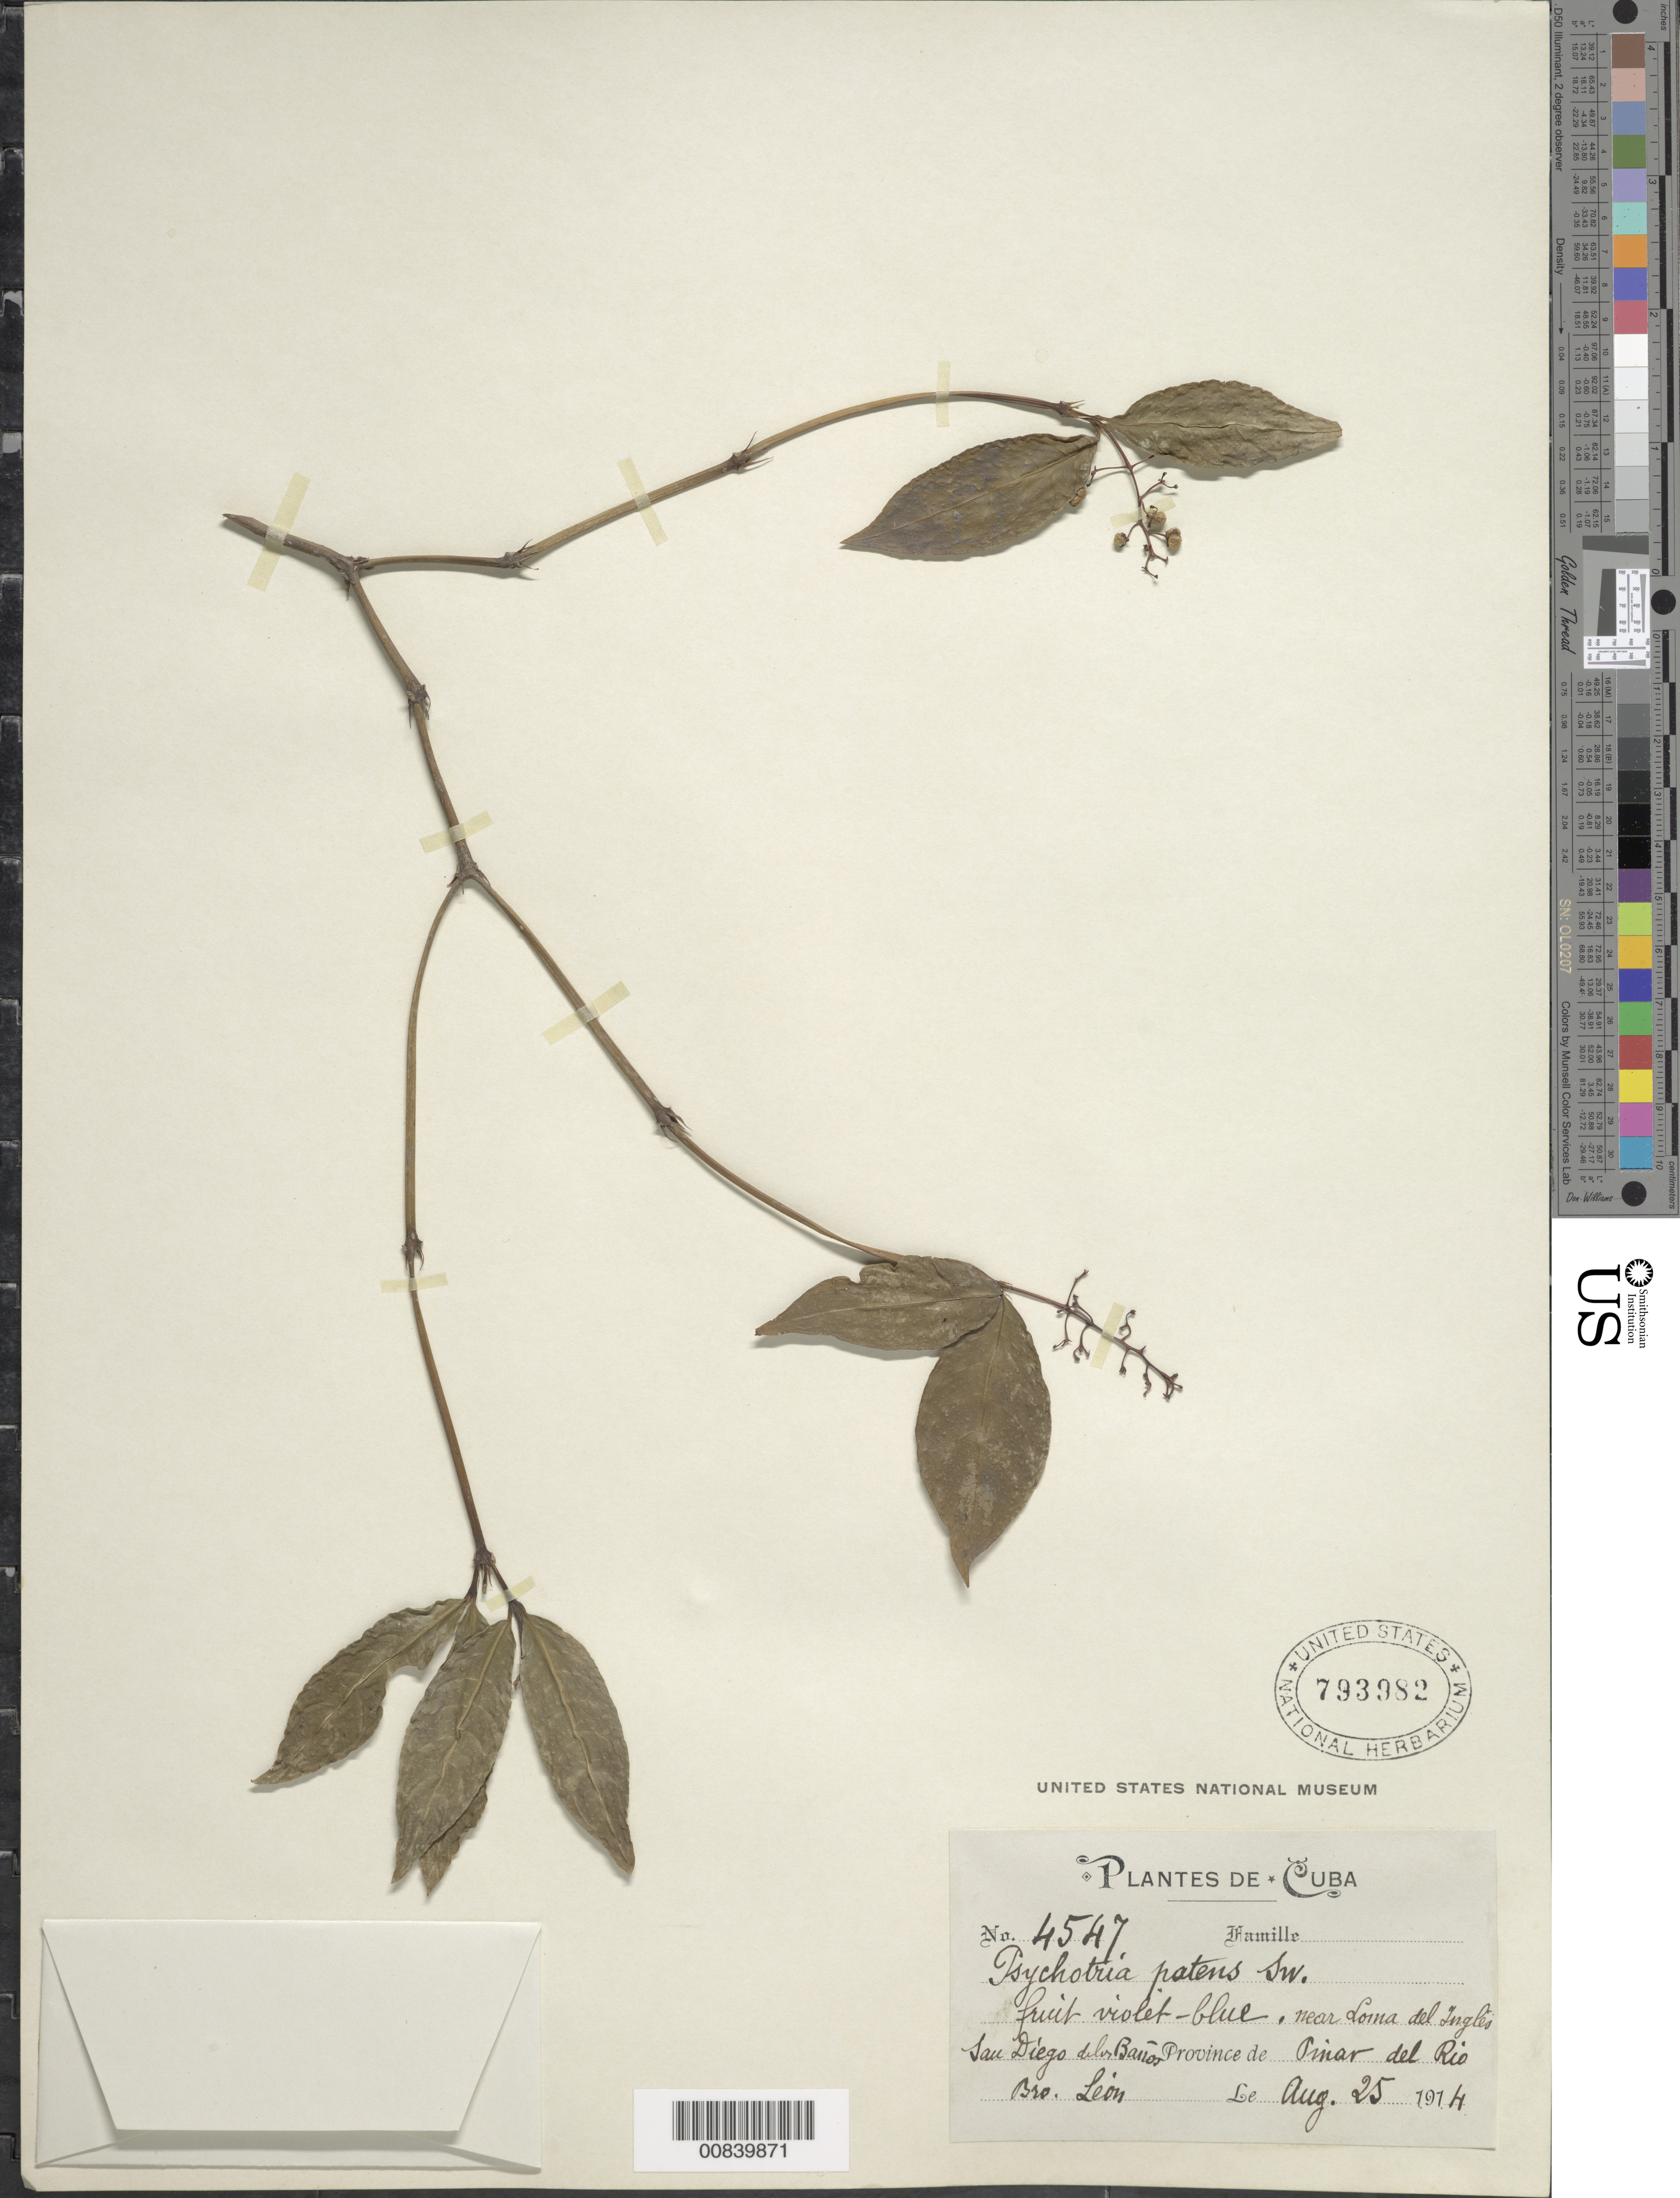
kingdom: Plantae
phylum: Tracheophyta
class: Magnoliopsida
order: Gentianales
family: Rubiaceae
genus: Psychotria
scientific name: Psychotria patens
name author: Sw.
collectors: Bro. León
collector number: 4547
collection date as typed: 25 Aug 1914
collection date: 1914-08-25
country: Cuba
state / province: Pinar del Río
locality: San Diego de los Baños, near Loma del Ingles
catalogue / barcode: US 793982